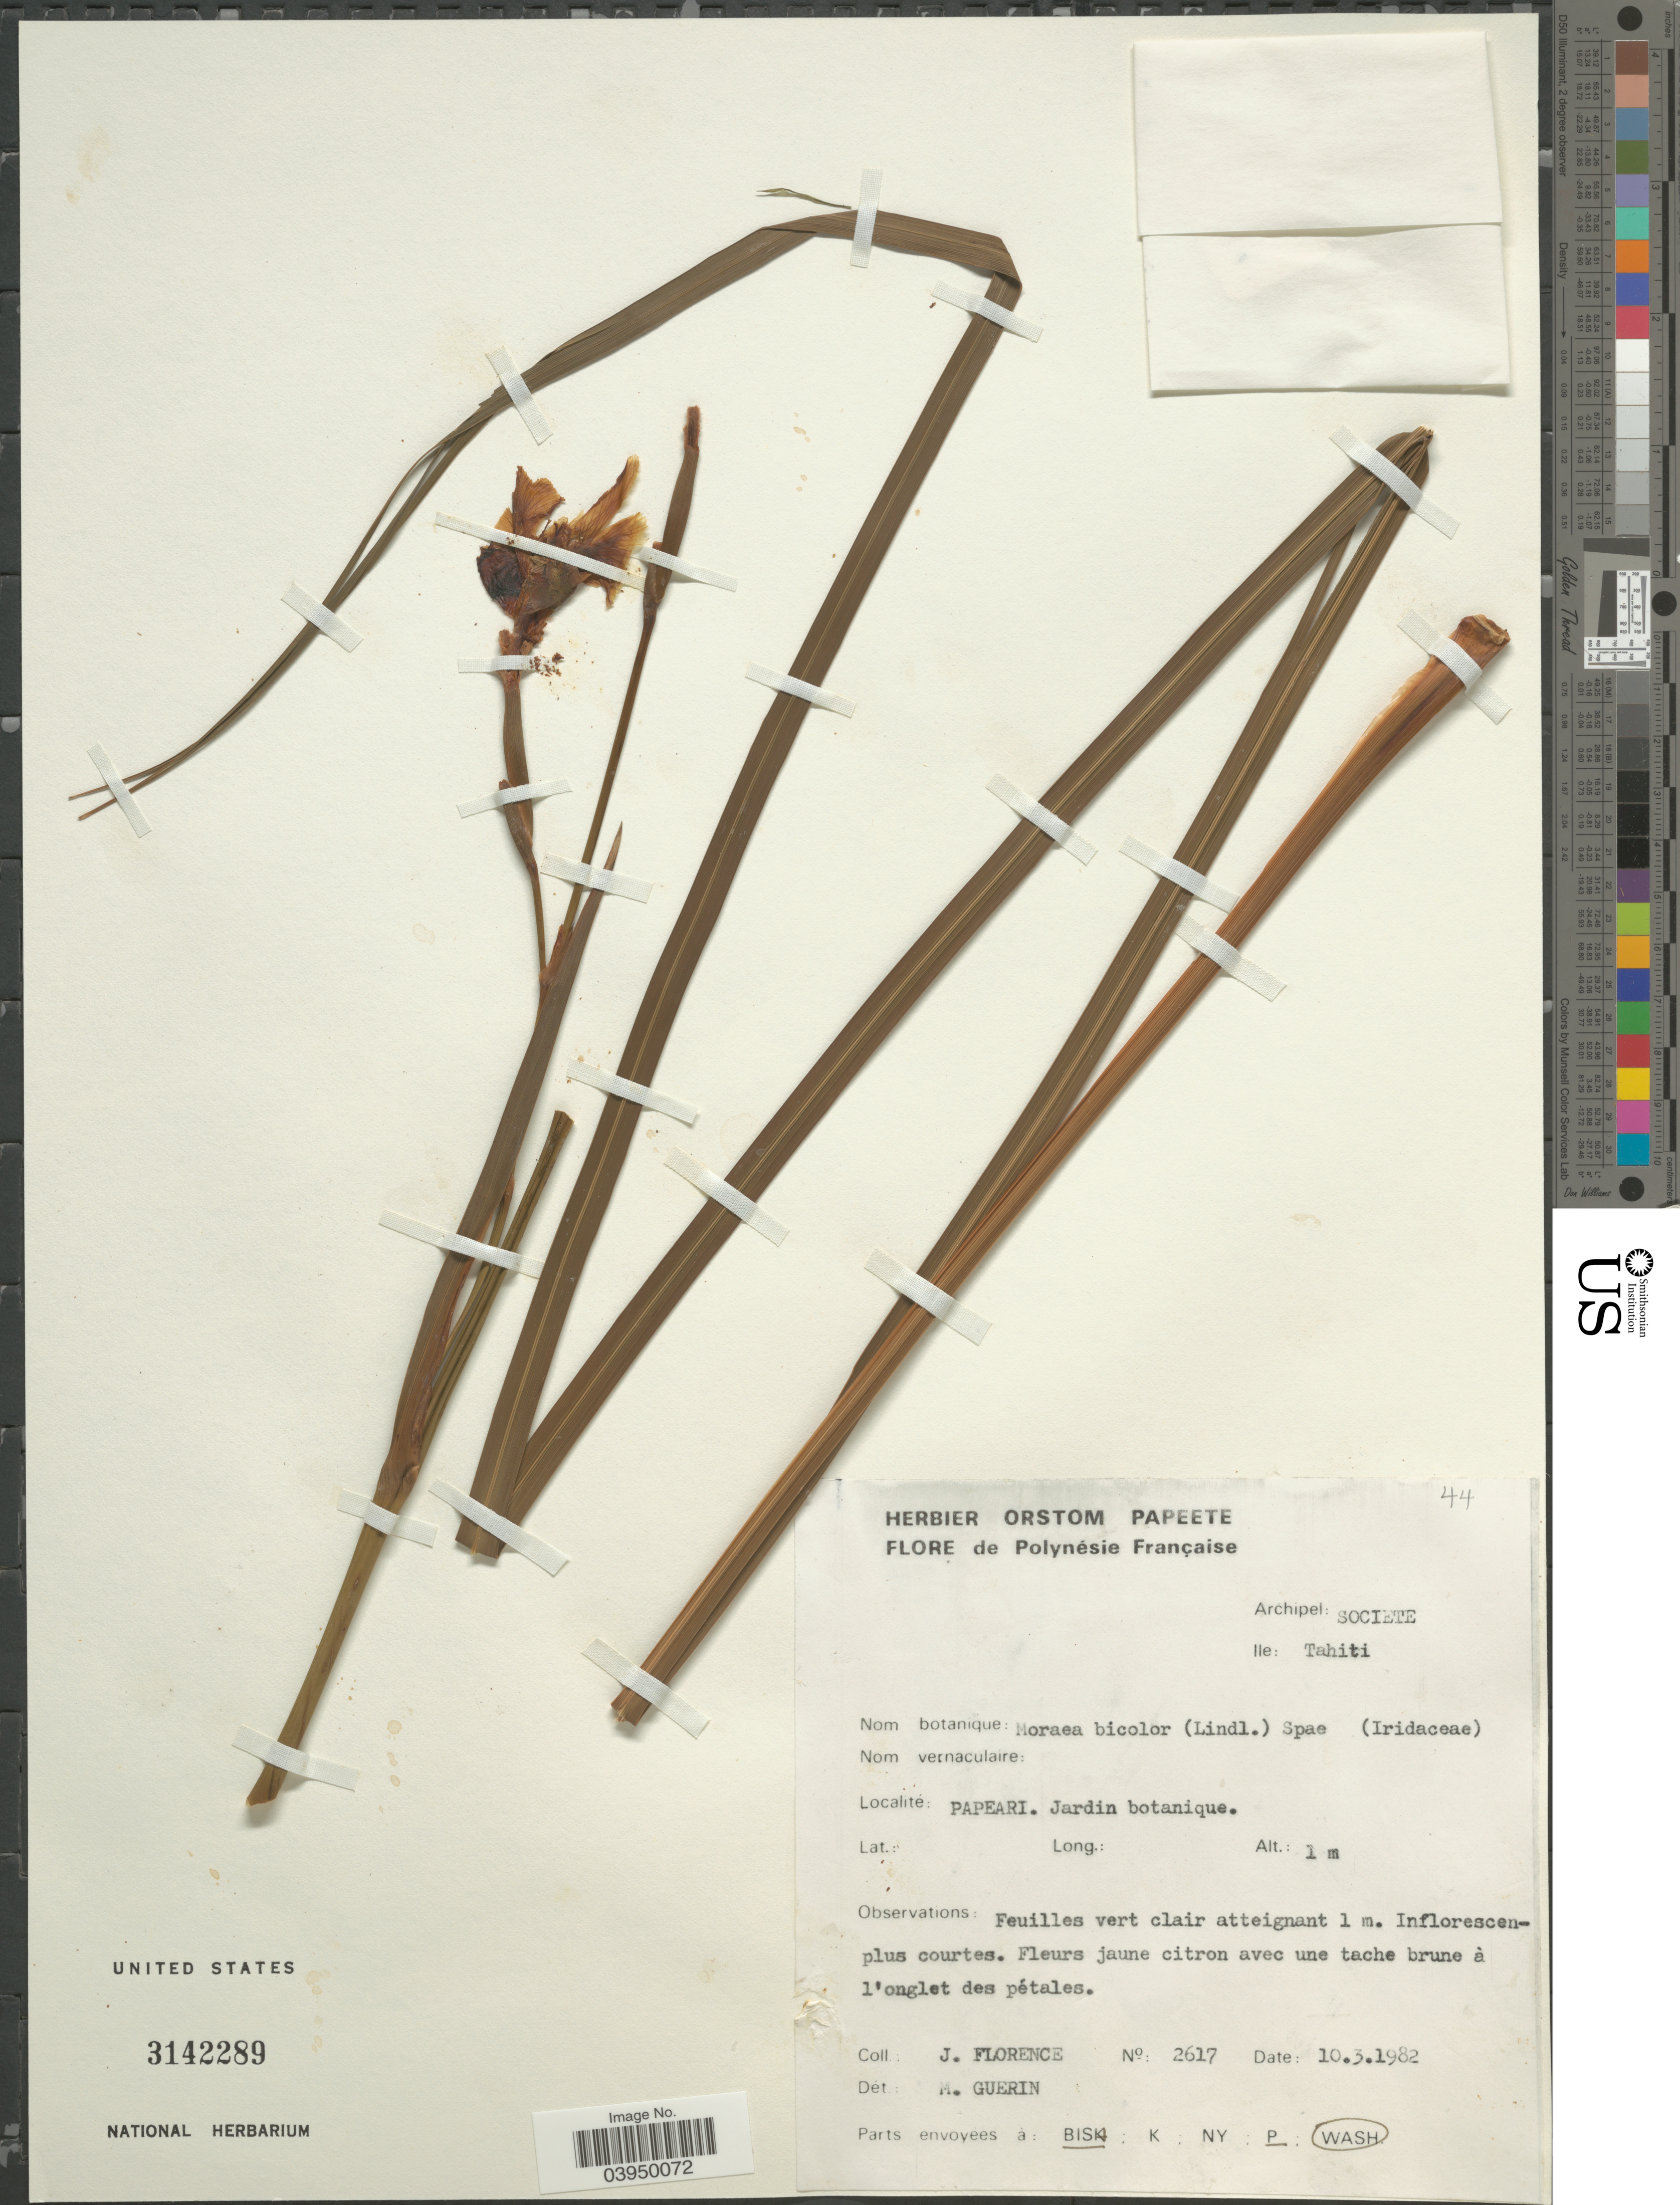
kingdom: Plantae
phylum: Tracheophyta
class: Liliopsida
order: Asparagales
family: Iridaceae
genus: Moraea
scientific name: Moraea bicolor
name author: Steud.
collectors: J. Florence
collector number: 2617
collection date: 1982-03-10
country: French Polynesia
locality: Polynésie Française. Archipel: Societe. Ile: Tahiti. Papeari. Jardin botanique.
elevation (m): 1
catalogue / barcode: US 3142289